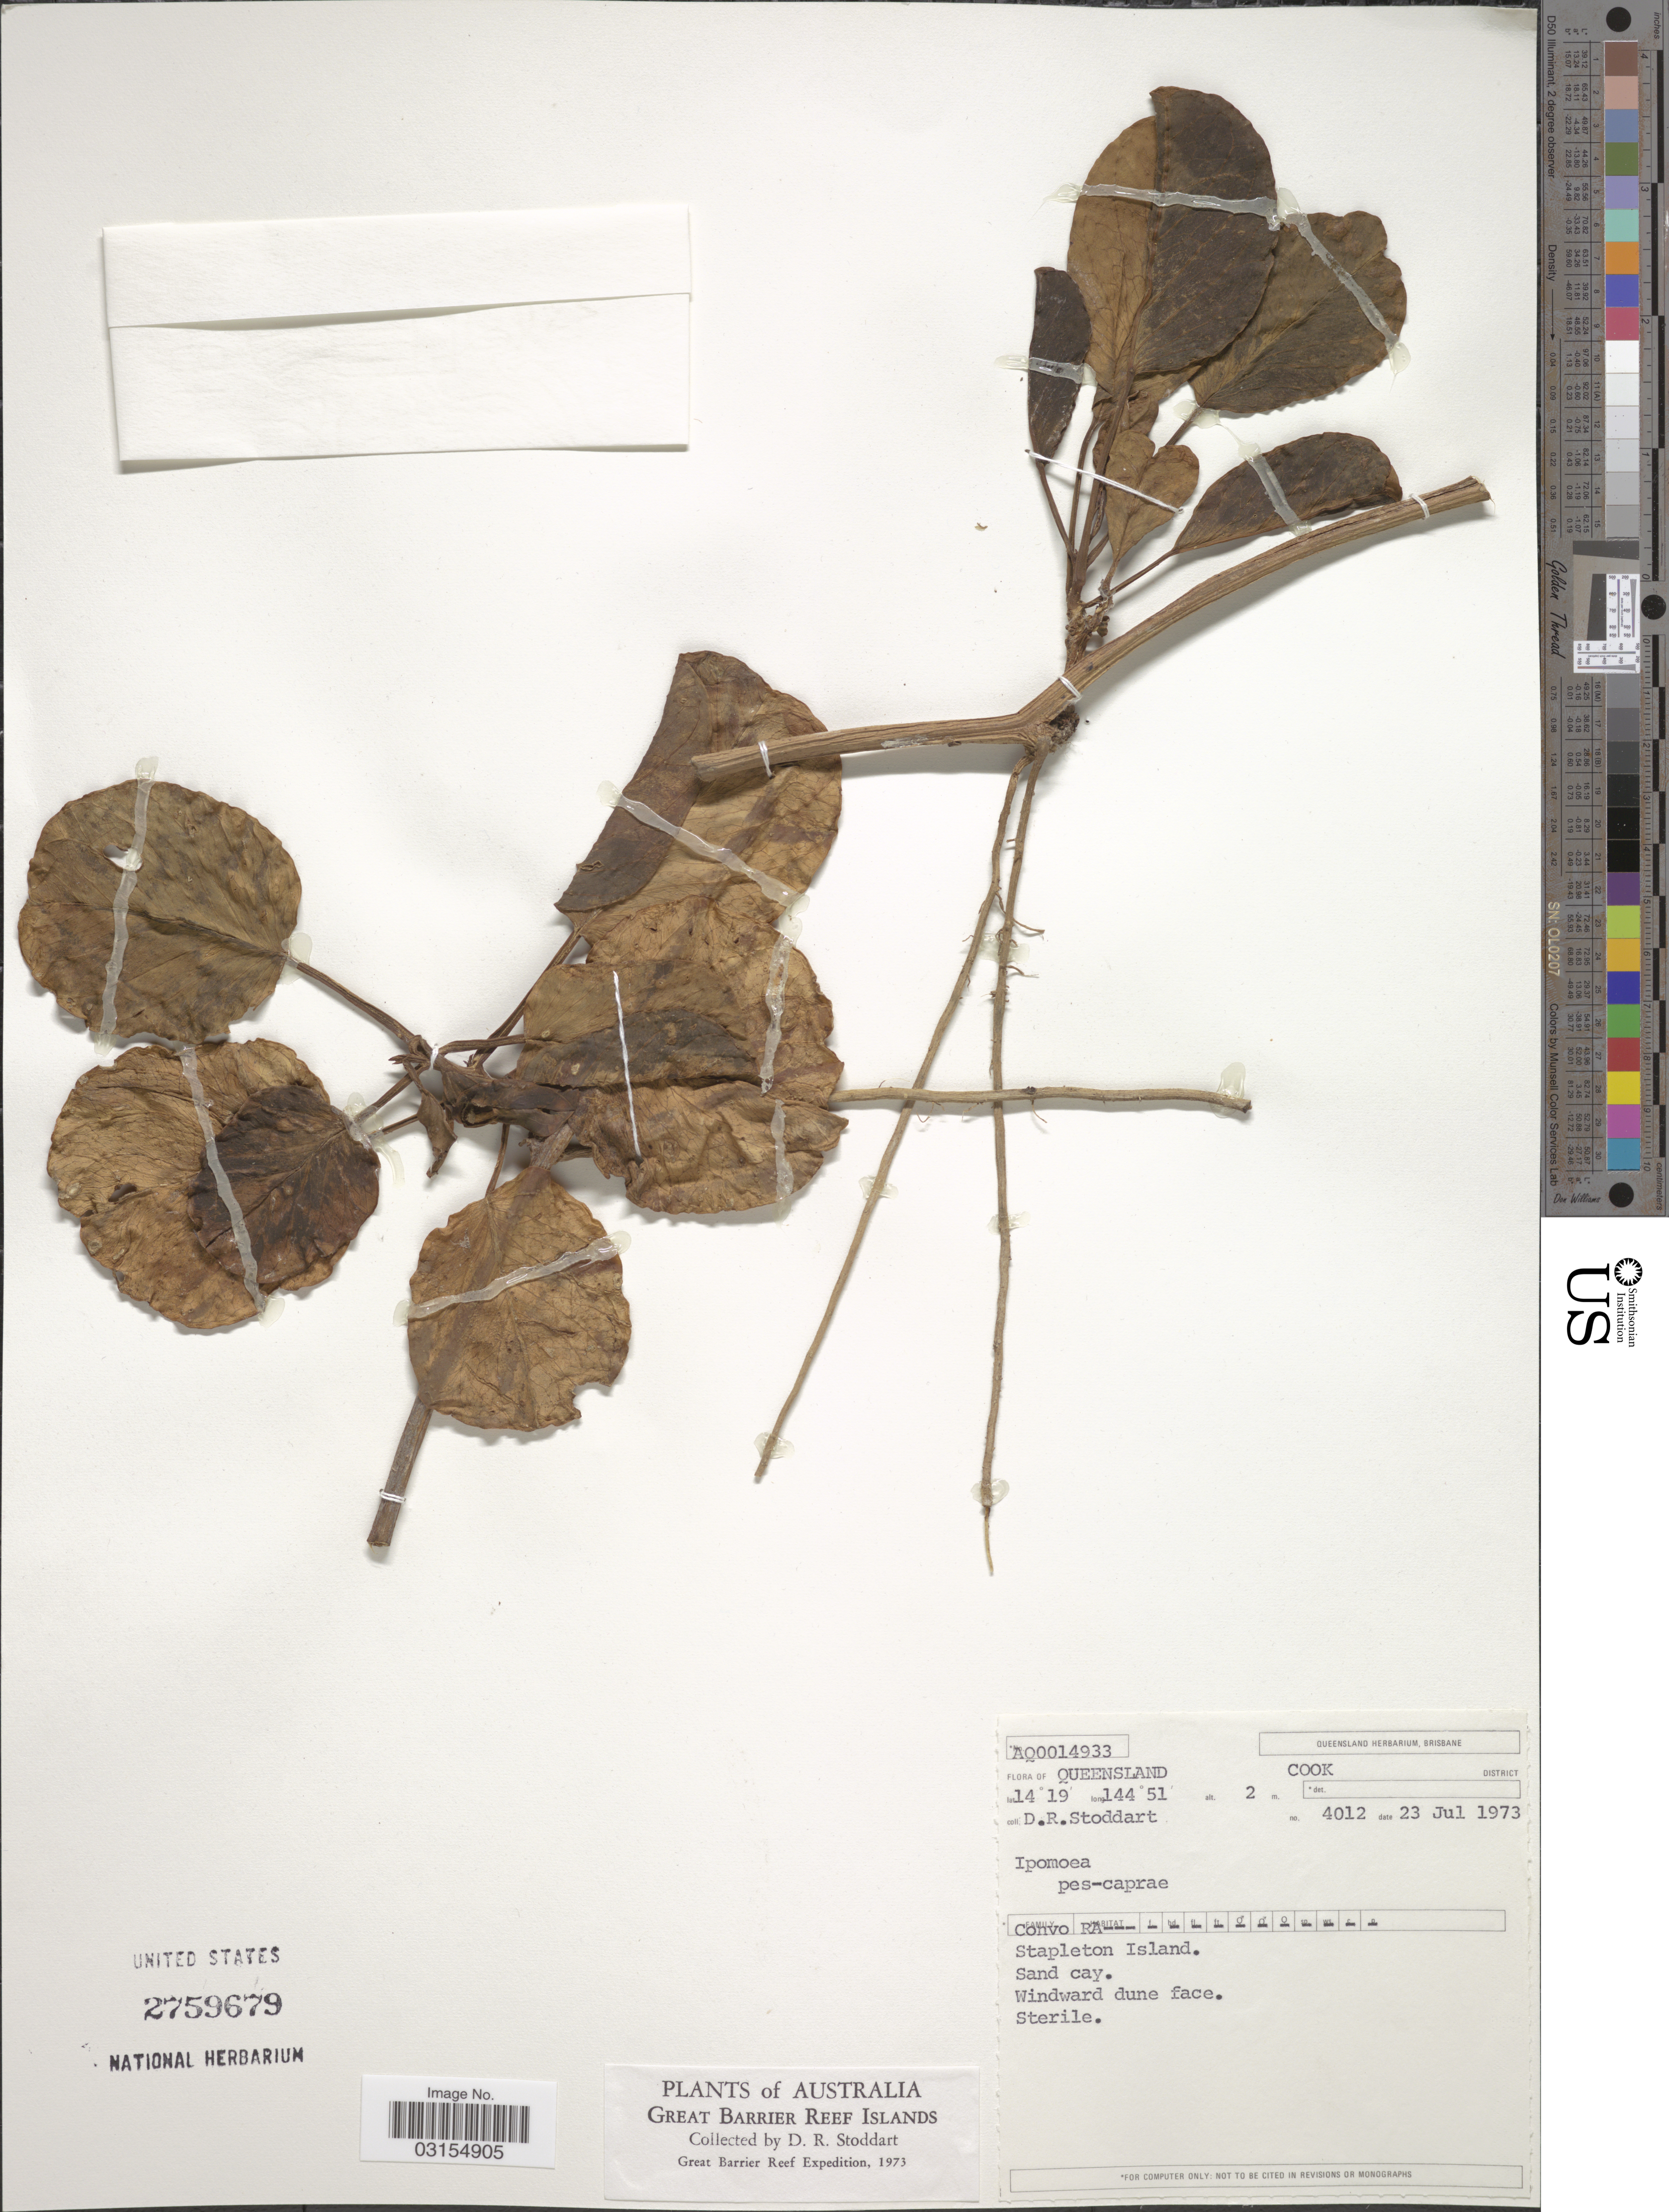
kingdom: Plantae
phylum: Tracheophyta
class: Magnoliopsida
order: Solanales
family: Convolvulaceae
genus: Ipomoea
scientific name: Ipomoea pes-caprae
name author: (L.) R. Br.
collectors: D. R. Stoddart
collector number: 4012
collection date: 1973-07-23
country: Australia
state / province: Queensland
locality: Great Barrier Reef Islands. Cook District. Stapleton Island. Sand cay.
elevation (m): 2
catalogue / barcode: US 2759679